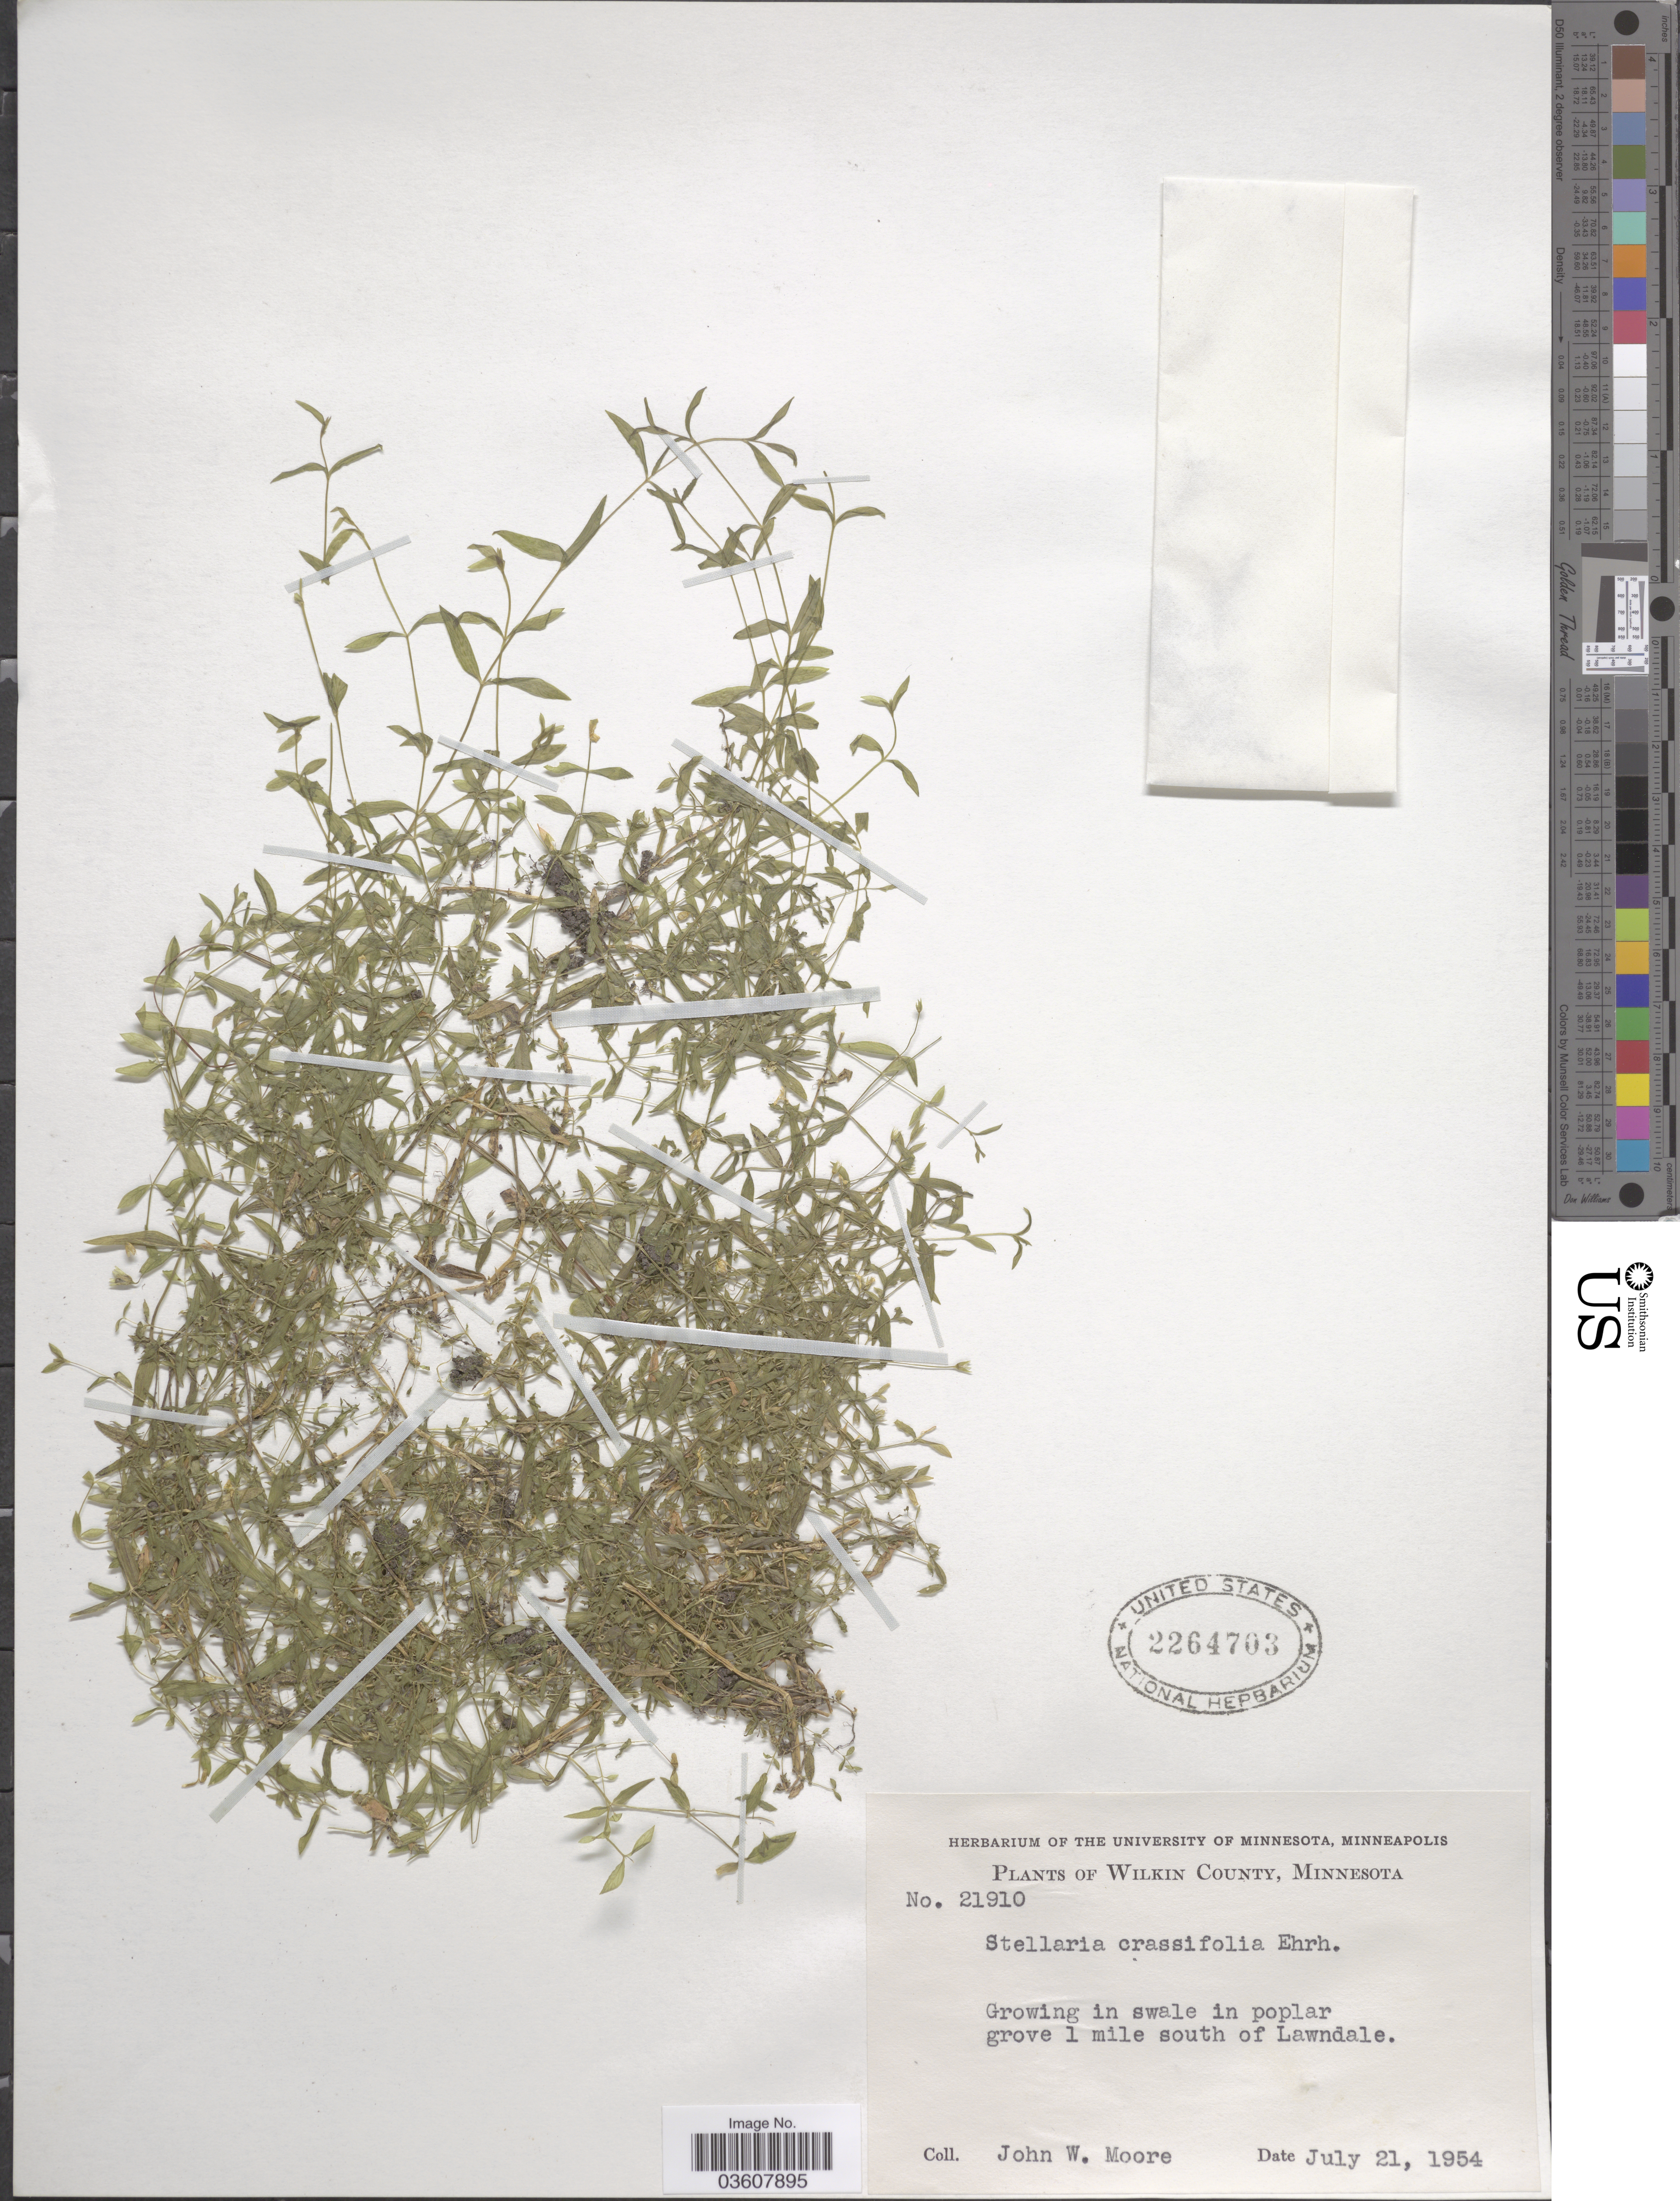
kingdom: Plantae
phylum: Tracheophyta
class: Magnoliopsida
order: Caryophyllales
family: Caryophyllaceae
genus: Stellaria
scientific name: Stellaria crassifolia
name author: Ehrh.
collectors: J. Moore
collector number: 21910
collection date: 1954-07-21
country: United States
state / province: Minnesota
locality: Wilkin County. 1 mile south of Lawndale.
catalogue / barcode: US 2264703